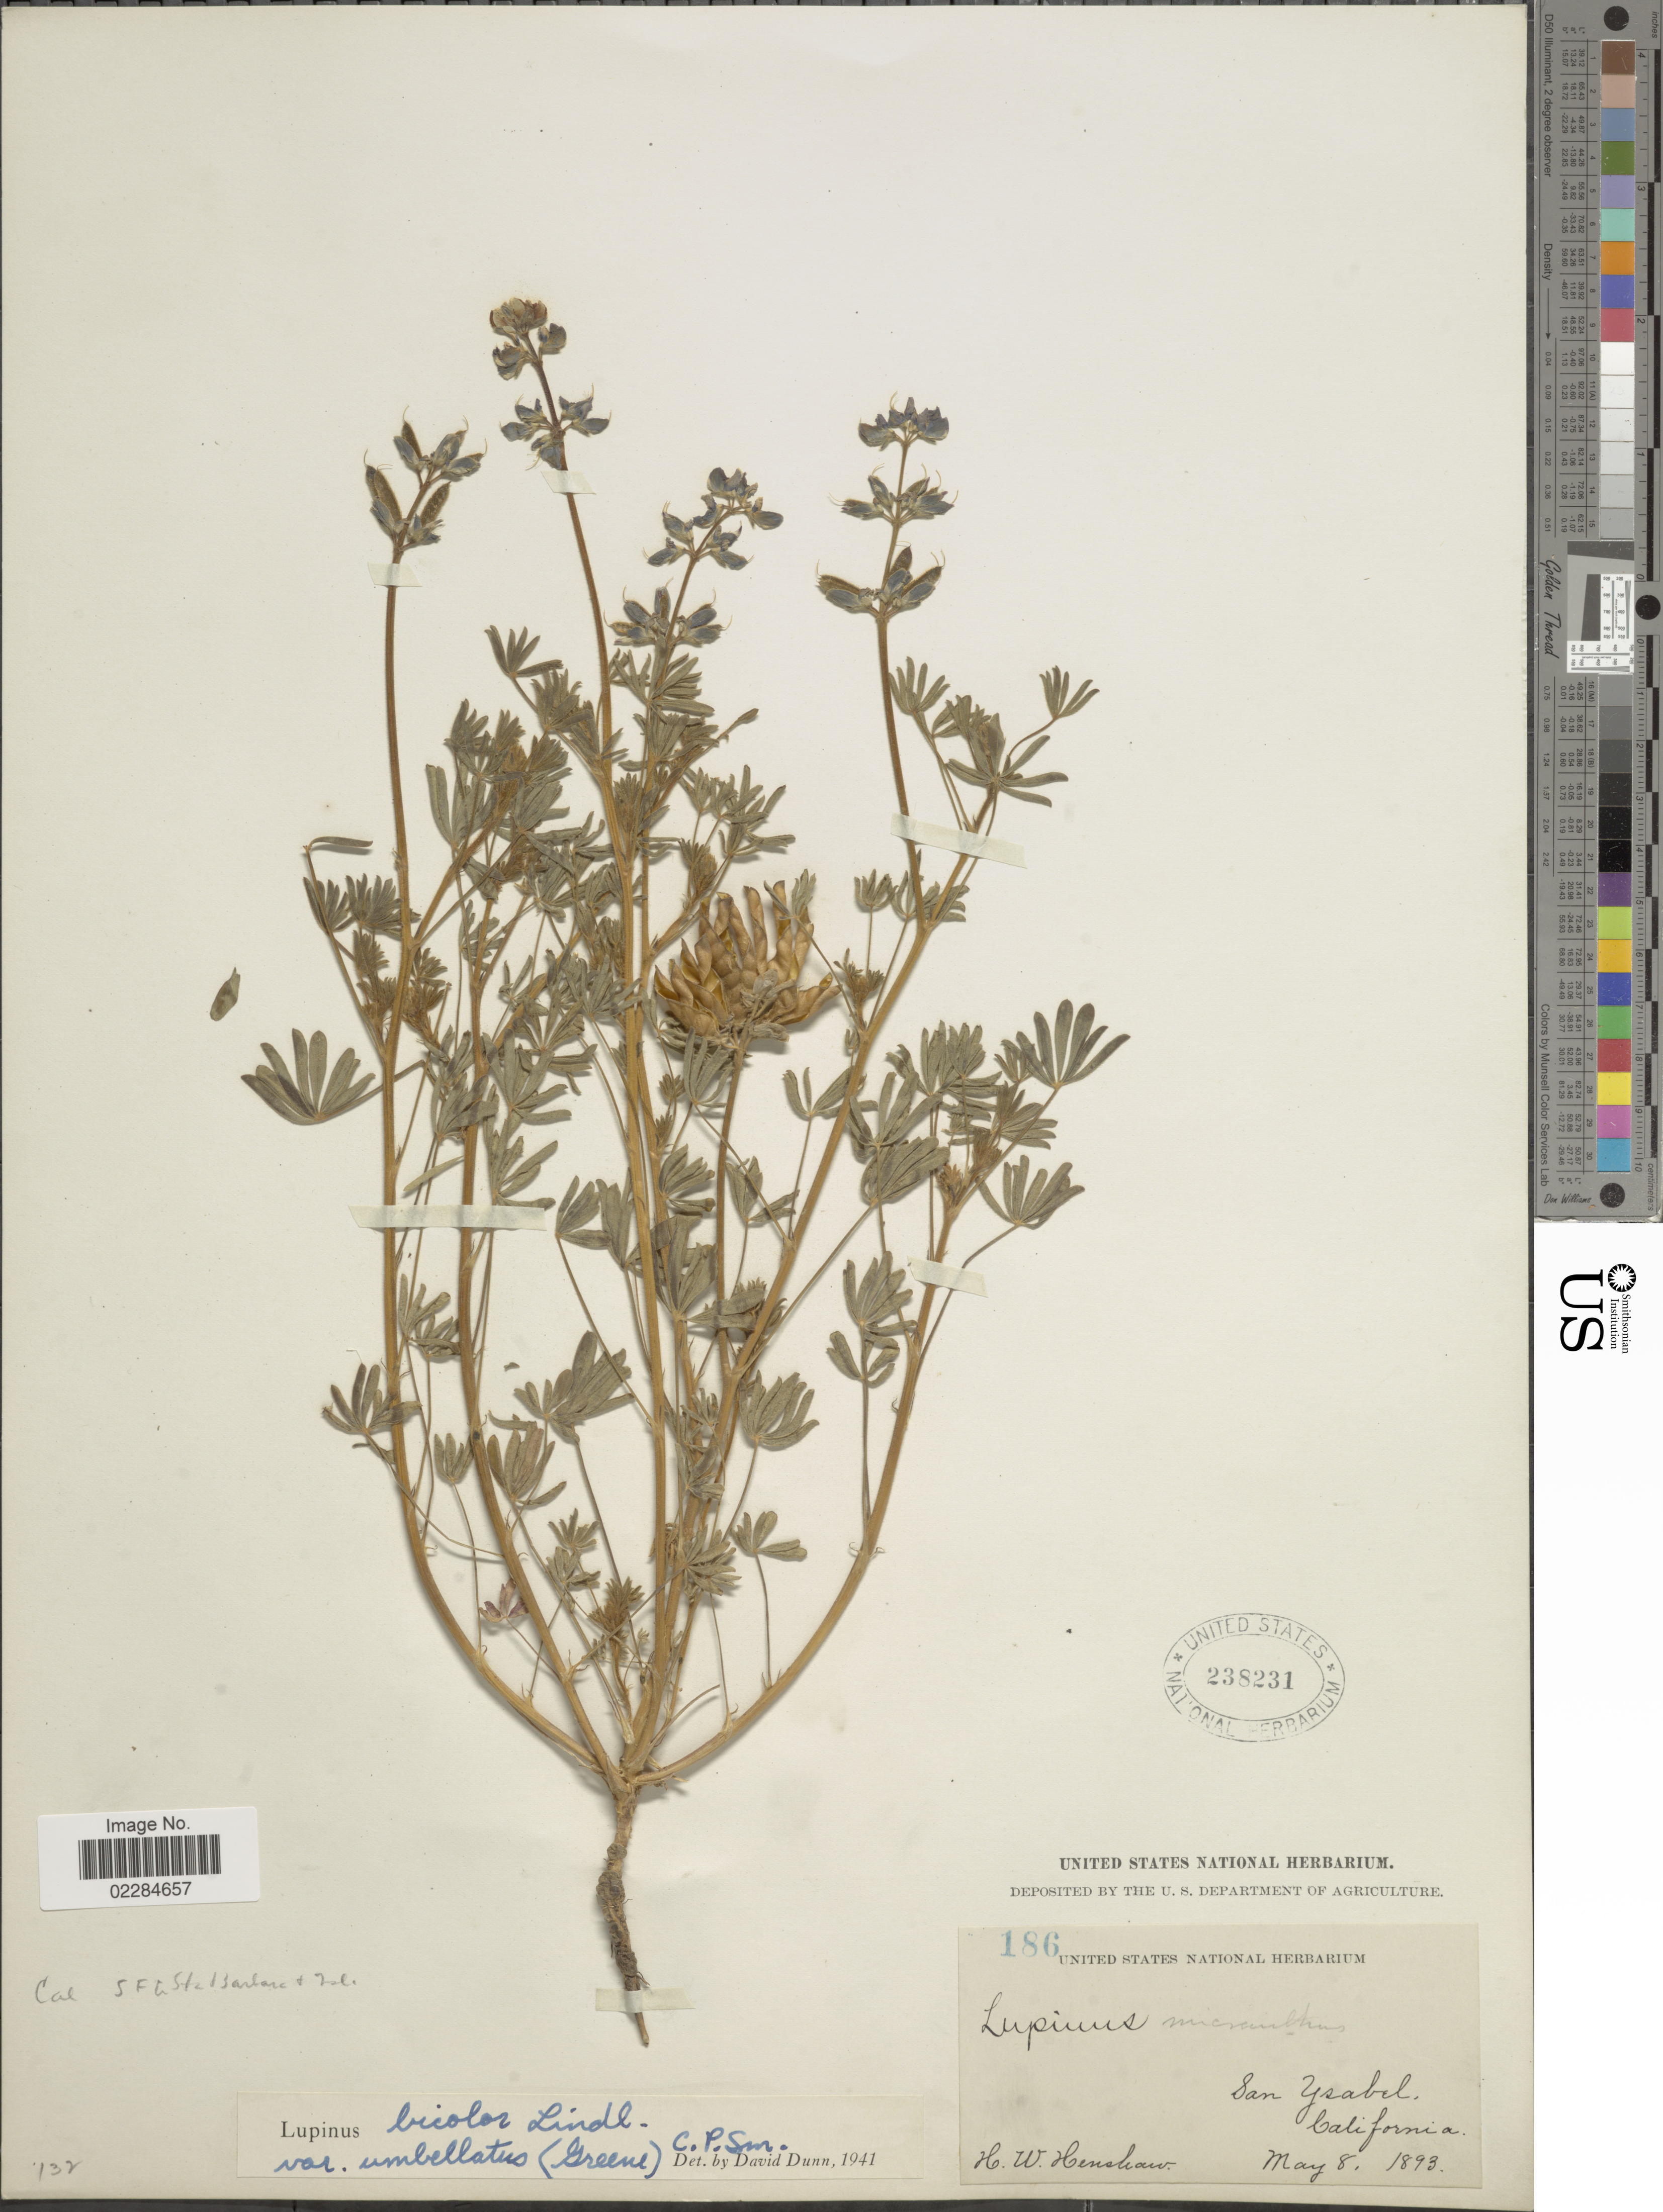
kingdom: Plantae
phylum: Tracheophyta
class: Magnoliopsida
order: Fabales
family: Fabaceae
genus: Lupinus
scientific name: Lupinus bicolor var. umbellatus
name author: (Greene) C.P. Sm.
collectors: H. Henshaw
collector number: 186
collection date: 1893-05-08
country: United States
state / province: California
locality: San Ysabel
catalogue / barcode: US 238231